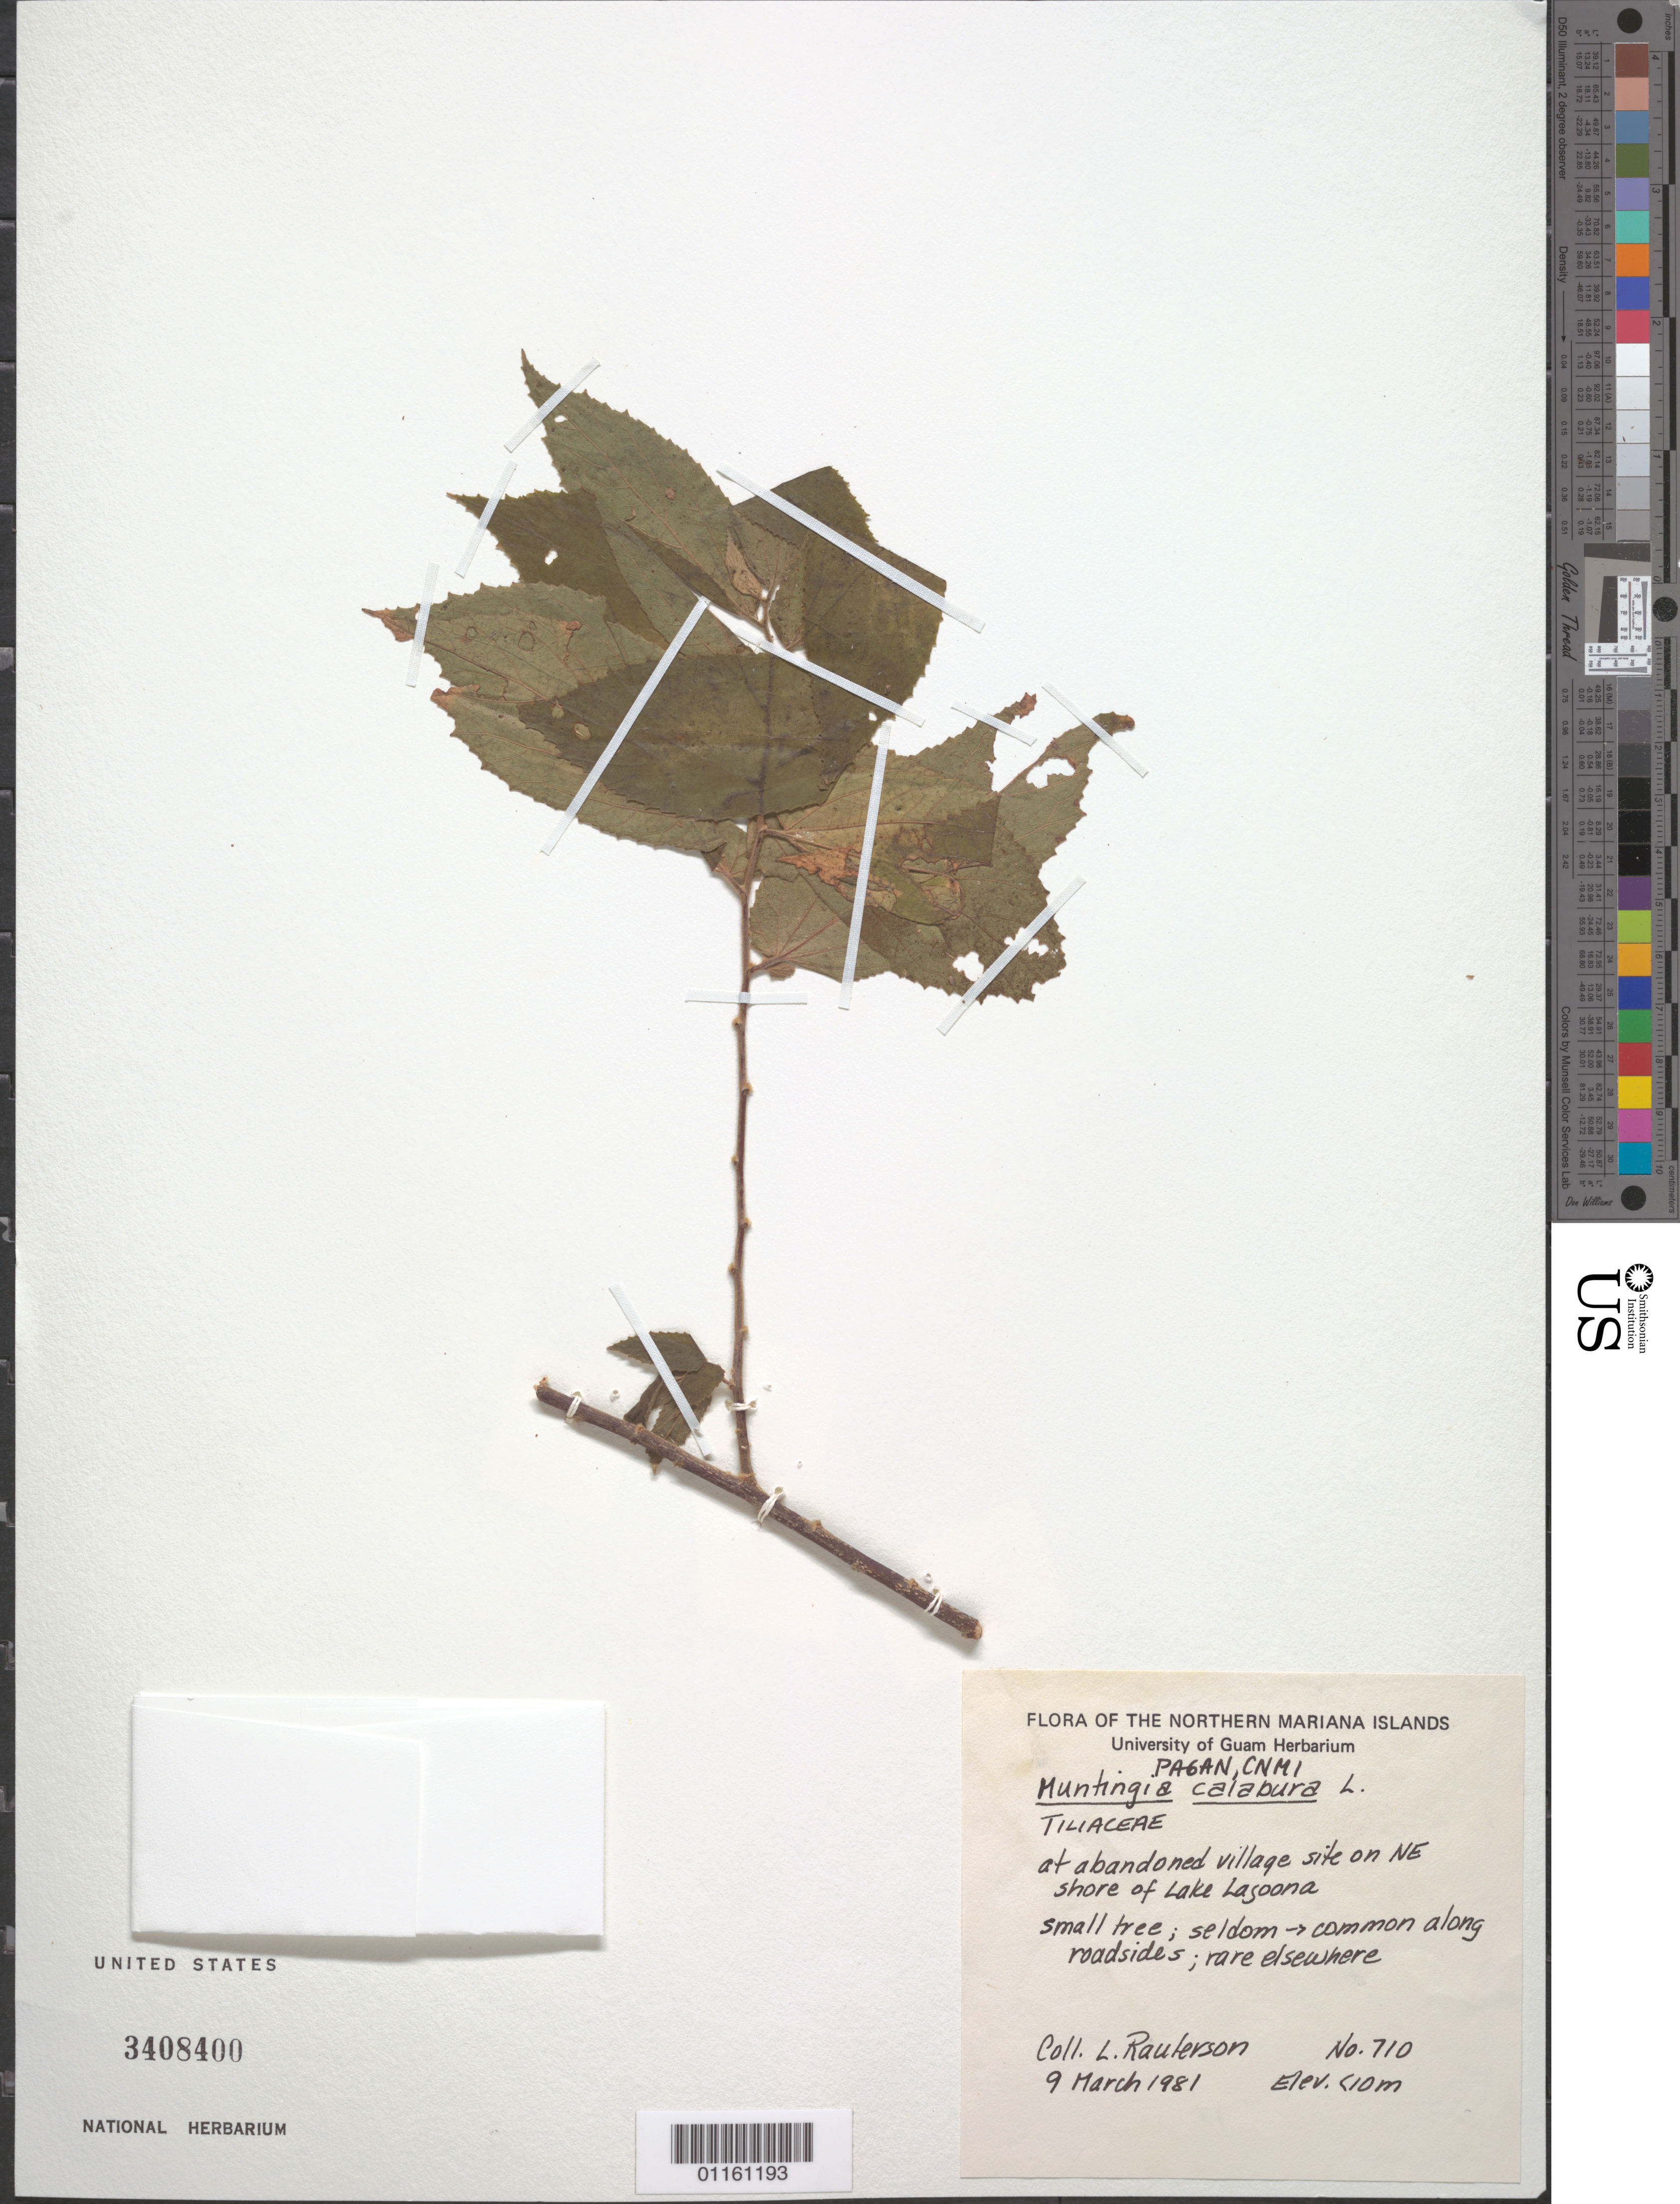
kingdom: Plantae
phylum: Tracheophyta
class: Magnoliopsida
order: Malvales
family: Muntingiaceae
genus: Muntingia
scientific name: Muntingia calabura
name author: L.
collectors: L. Raulerson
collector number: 710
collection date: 1981-03-09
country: Northern Mariana Islands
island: Pagan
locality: at abandoned village site on NE shore of Lake Lagoona.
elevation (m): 10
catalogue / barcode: US 3408400